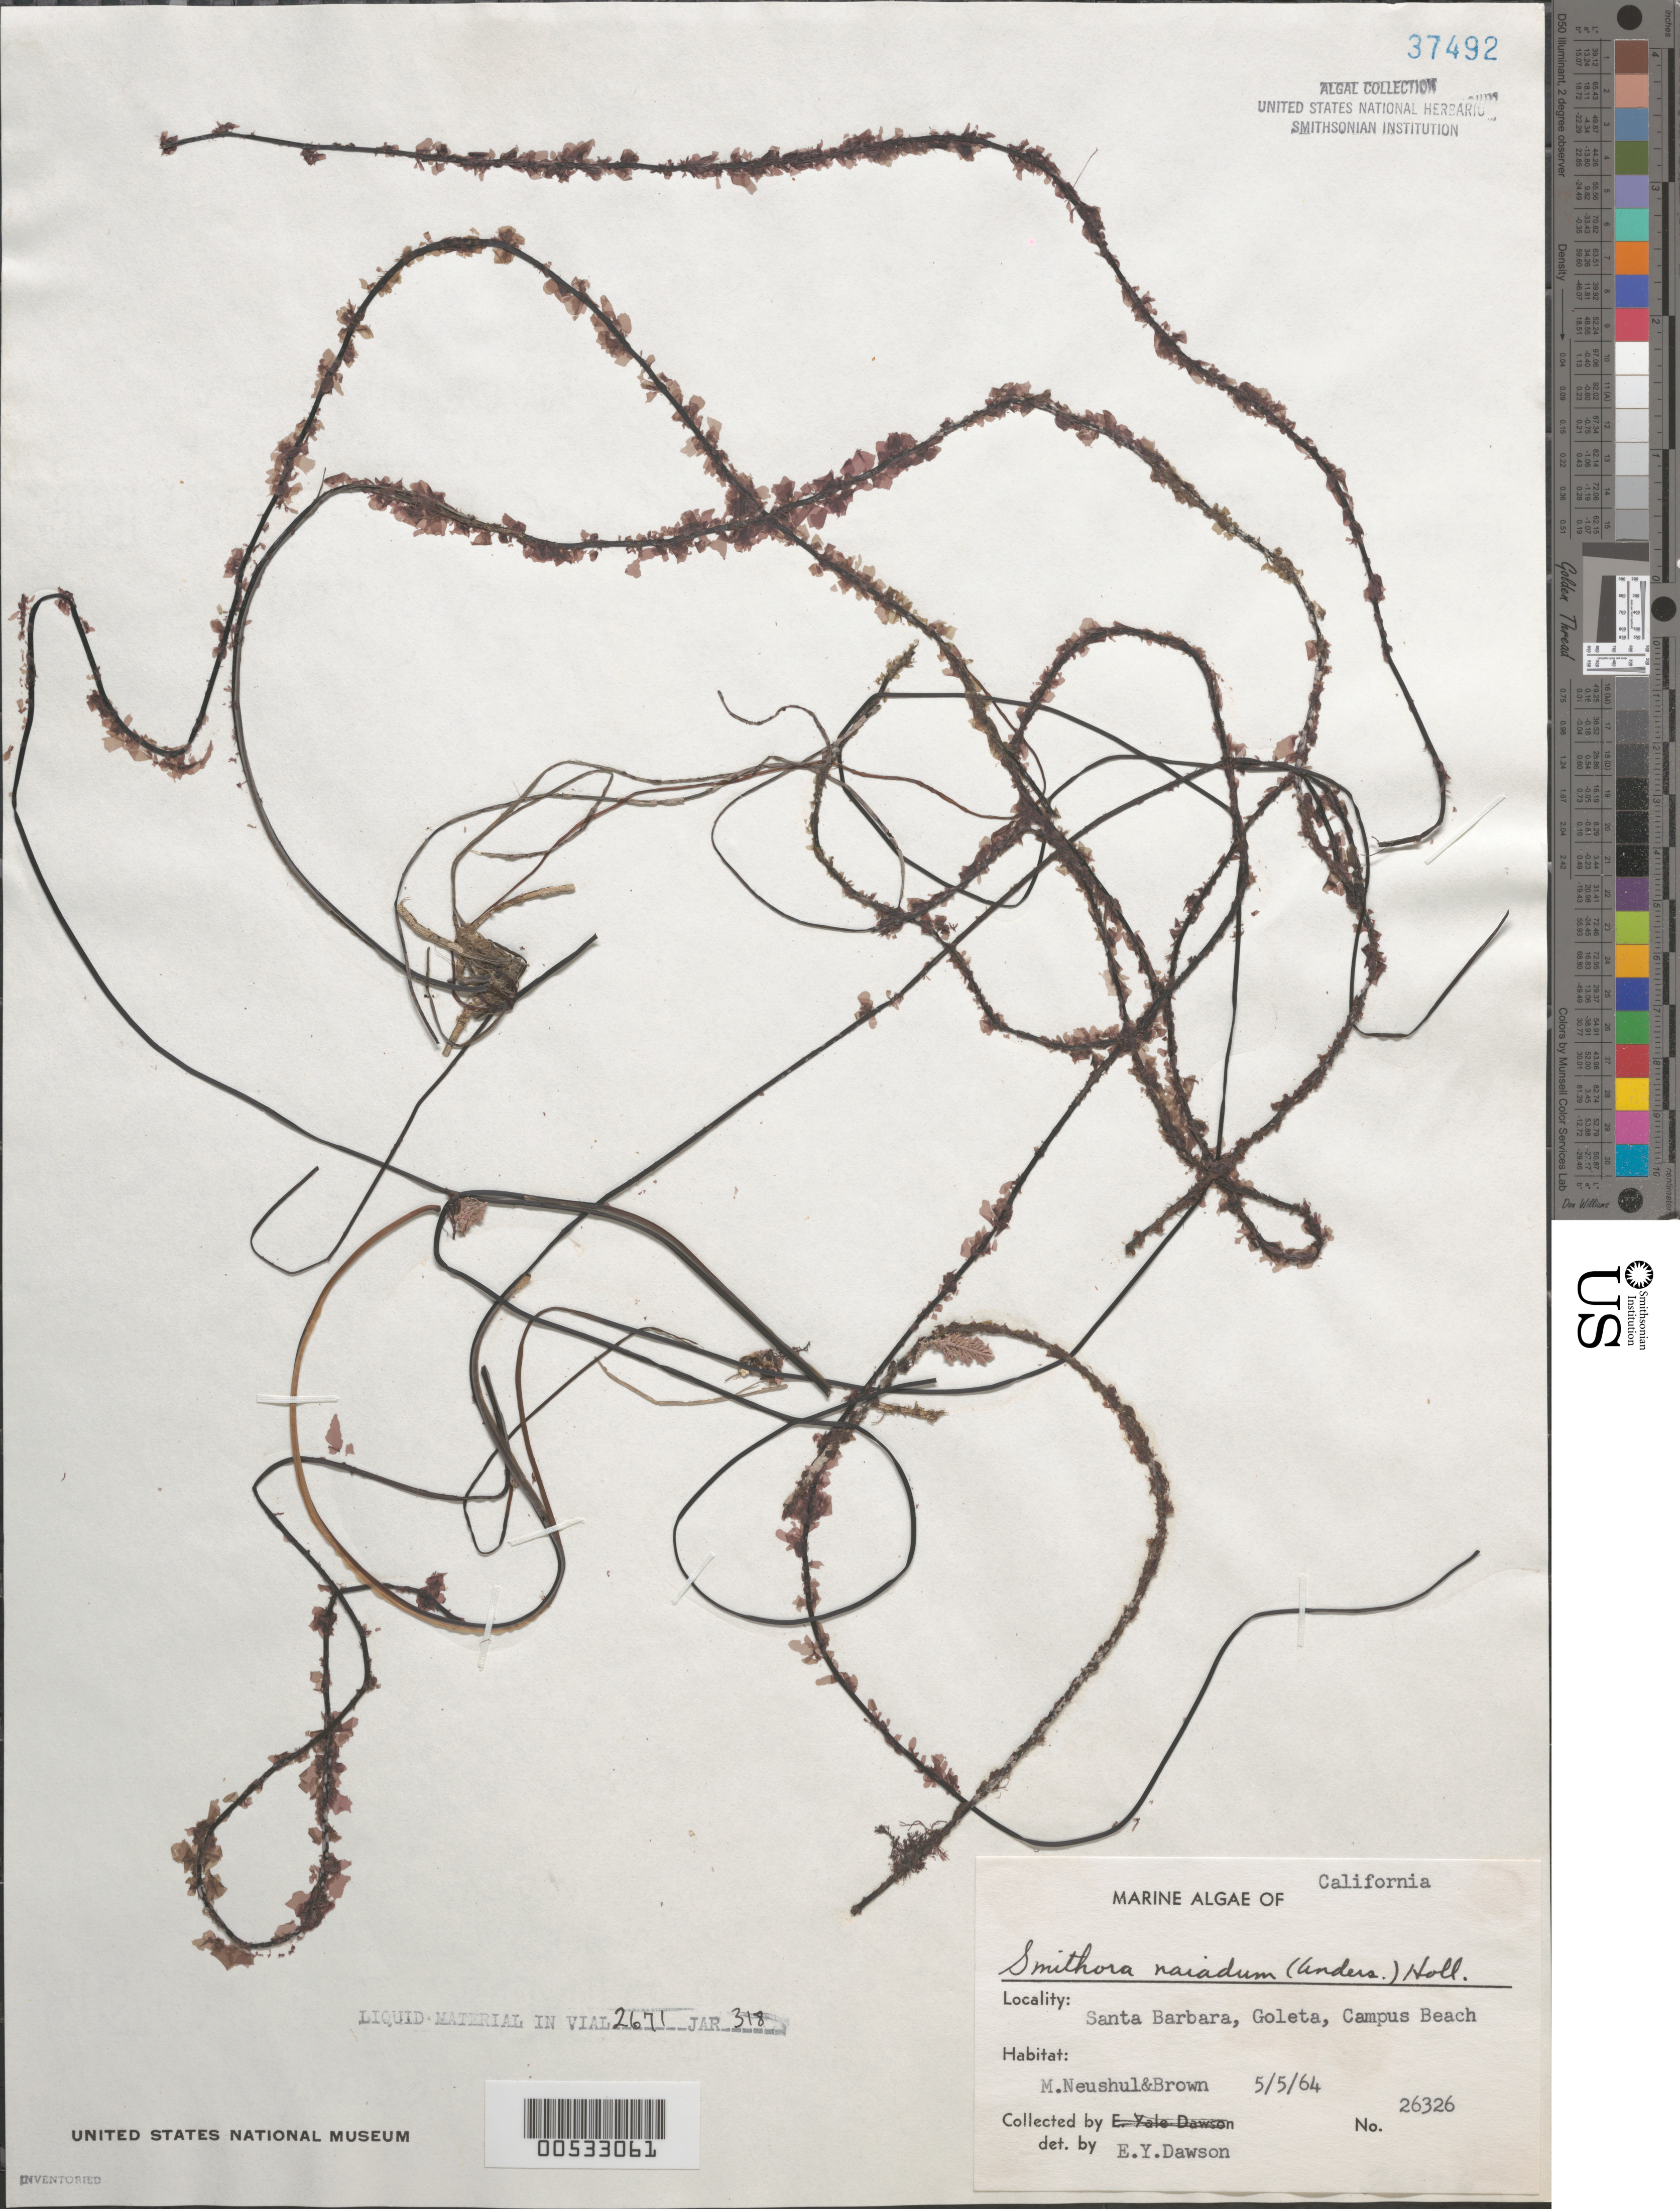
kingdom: Plantae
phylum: Rhodophyta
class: Compsopogonophyceae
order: Erythropeltidales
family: Erythrotrichiaceae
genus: Smithora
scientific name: Smithora naiadum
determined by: Dawson, E. Y.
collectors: M. Neushul & D. Brown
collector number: EYD 26326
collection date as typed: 05 May 1964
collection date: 1964-05-05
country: United States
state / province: California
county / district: Santa Barbara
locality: Campus Beach, Goleta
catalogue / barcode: US 37492